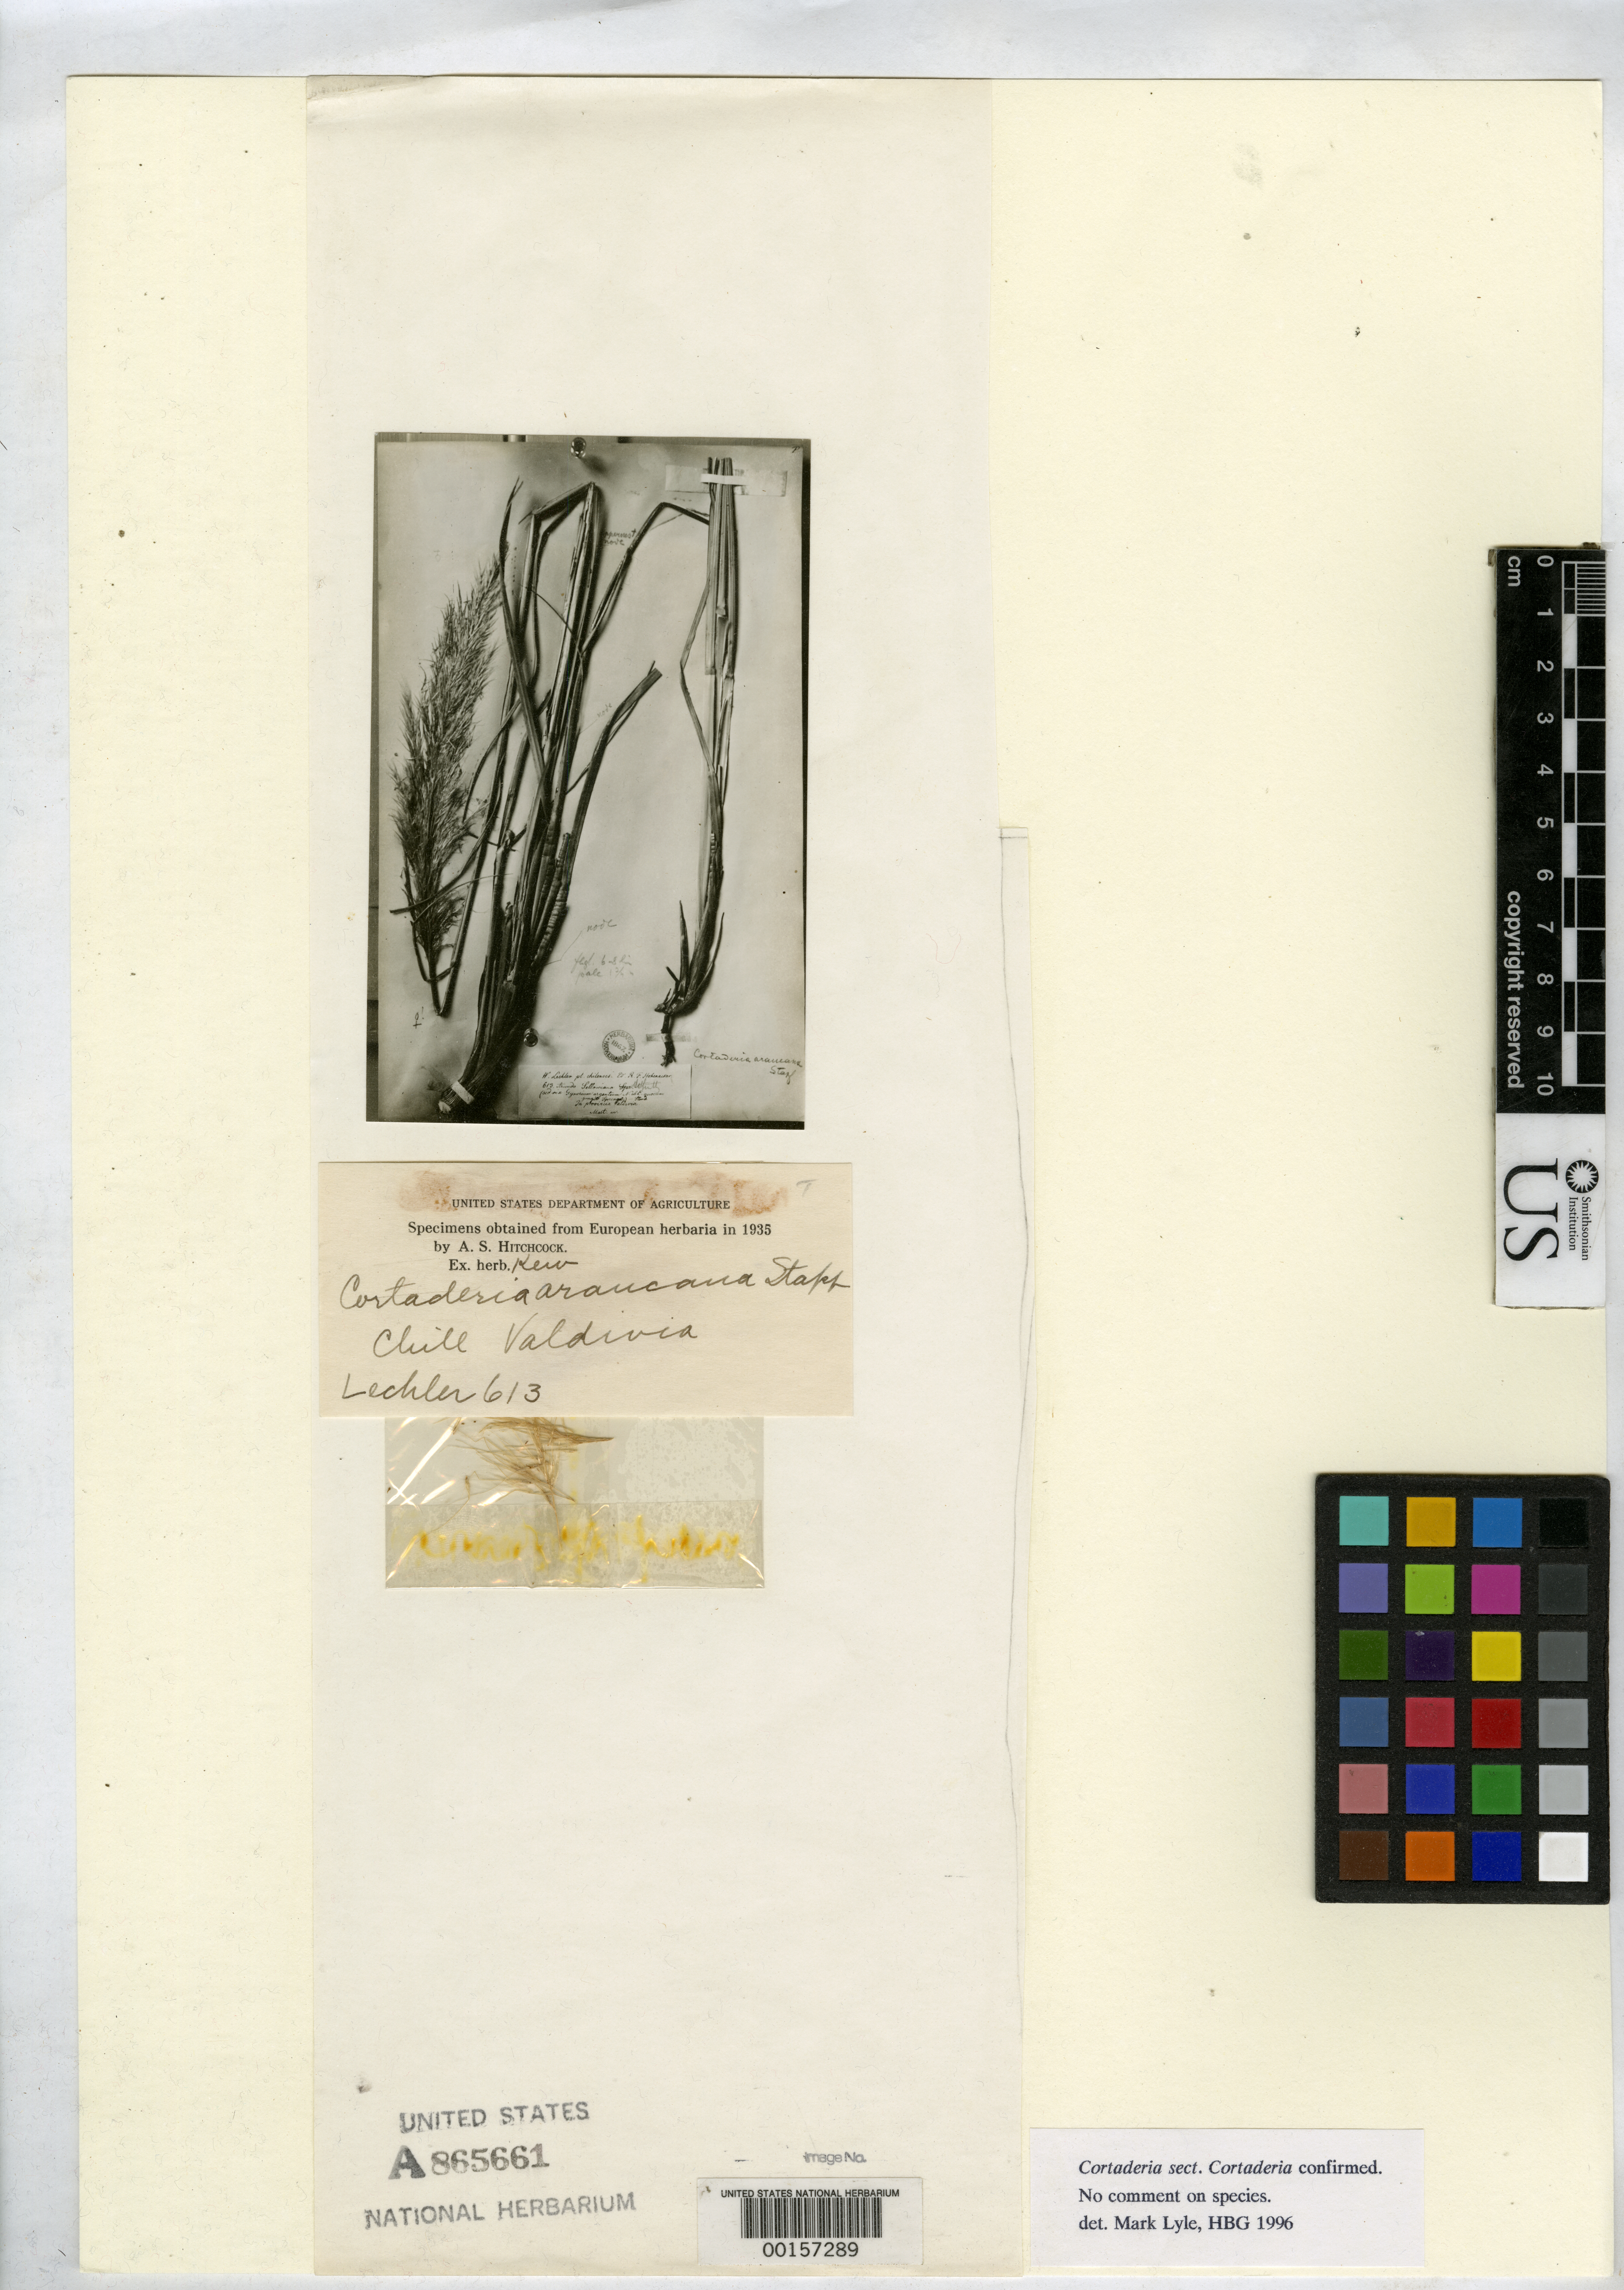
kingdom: Plantae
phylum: Tracheophyta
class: Liliopsida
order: Poales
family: Poaceae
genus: Cortaderia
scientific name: Cortaderia araucana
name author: Stapf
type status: Type Fragment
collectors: W. Lechler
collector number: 613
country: Chile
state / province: Los Ríos (XIV)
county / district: Valdivia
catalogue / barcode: US 865661A